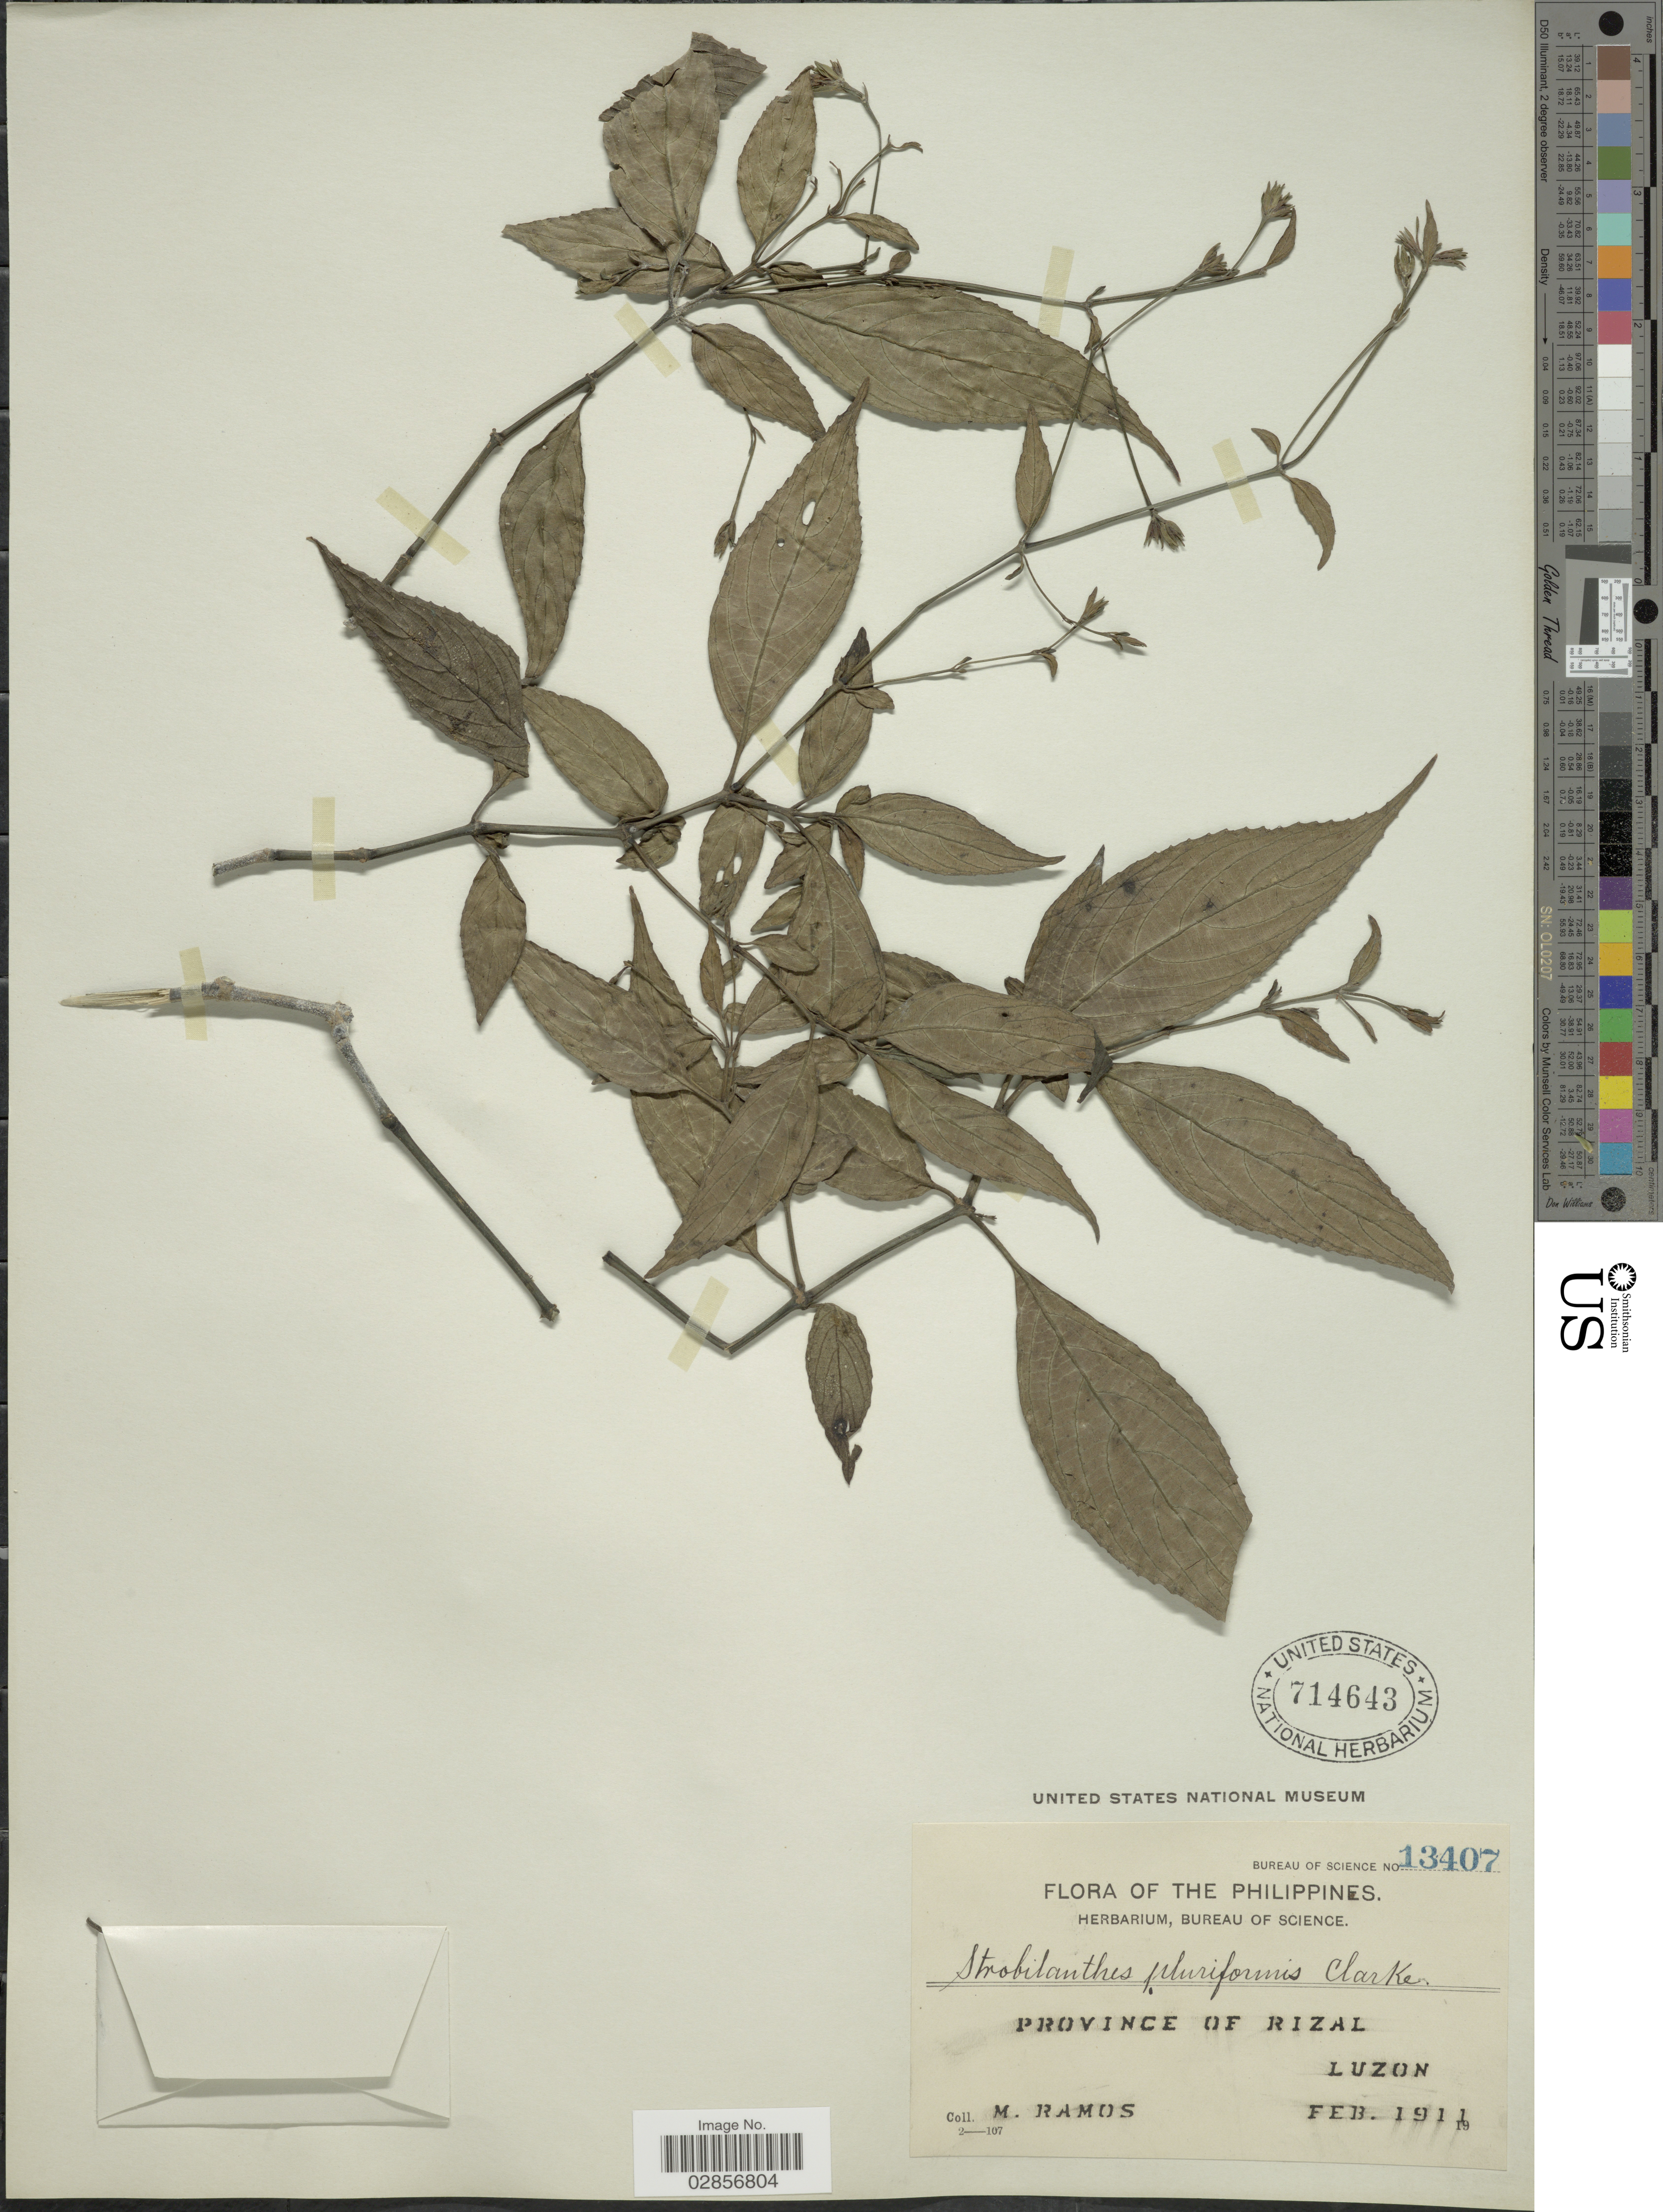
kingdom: Plantae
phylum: Tracheophyta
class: Magnoliopsida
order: Lamiales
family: Acanthaceae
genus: Strobilanthes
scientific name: Strobilanthes pluriformis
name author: C.B. Clarke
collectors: M. Ramos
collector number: Bureau of Science 13407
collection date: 1911-02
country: Philippines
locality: Province of Rizal. Luzon.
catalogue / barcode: US 714643